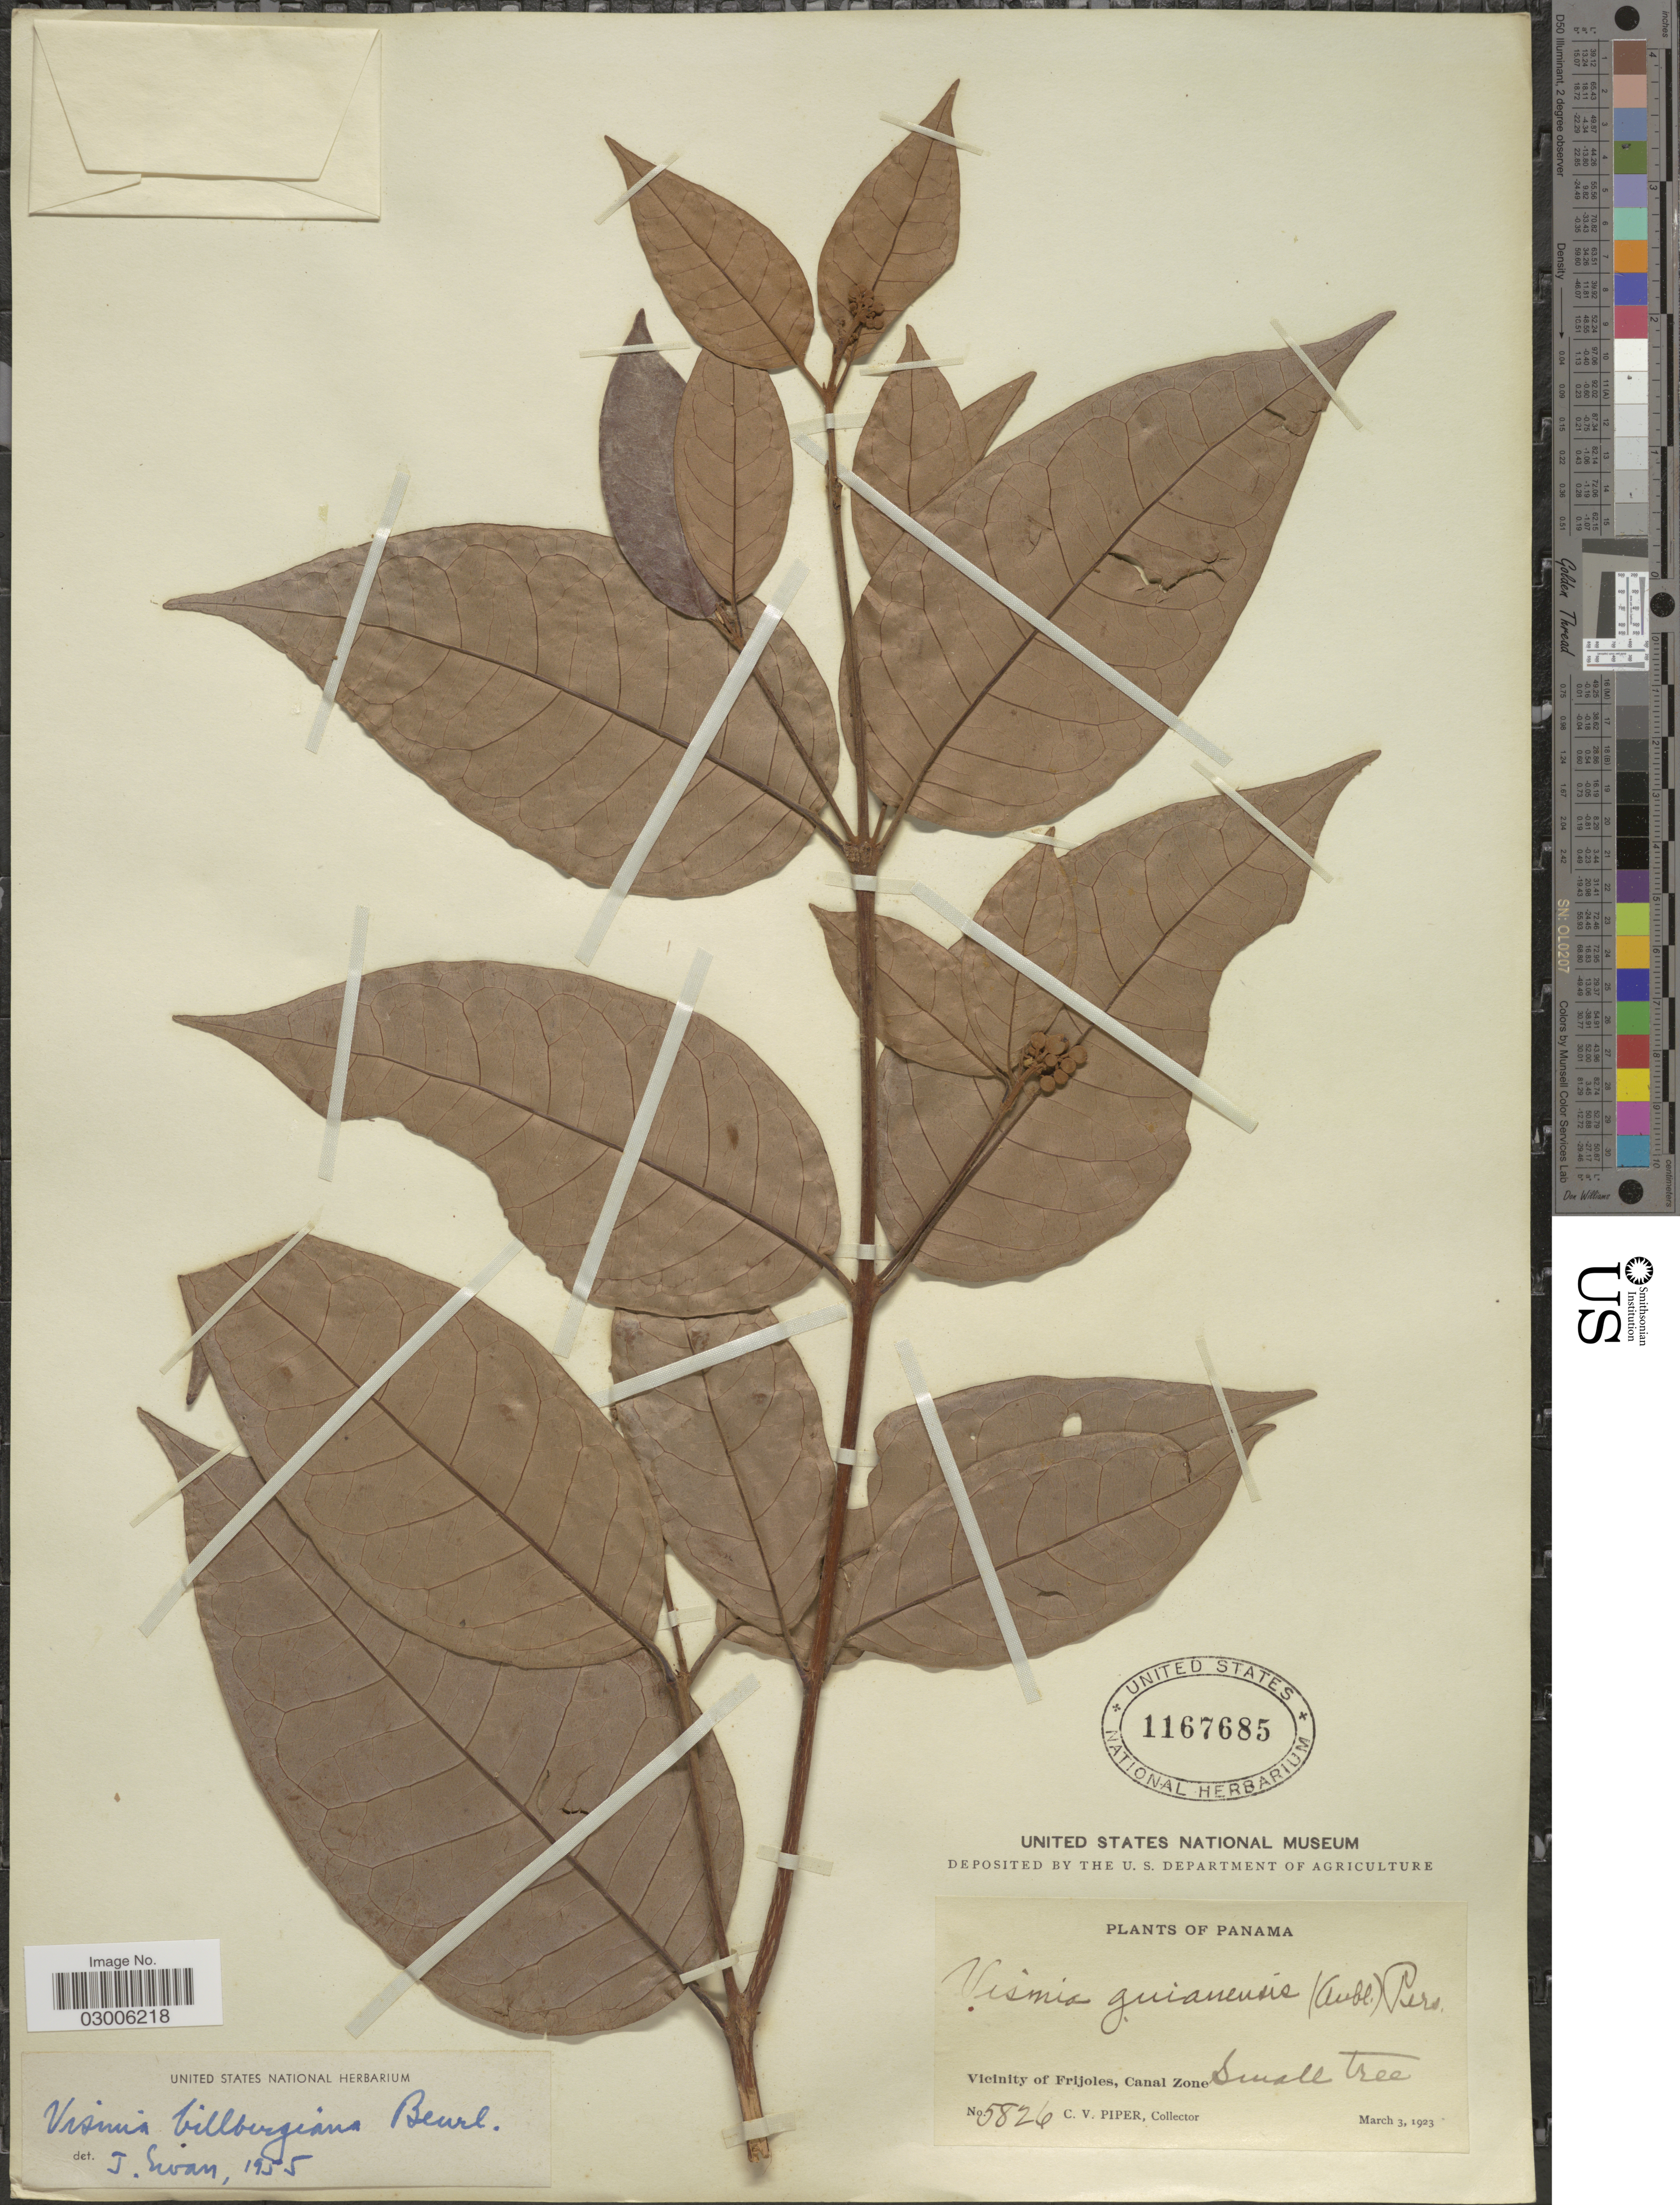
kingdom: Plantae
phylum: Tracheophyta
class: Magnoliopsida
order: Malpighiales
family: Hypericaceae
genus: Vismia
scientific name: Vismia billbergiana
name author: Beurl.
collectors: C. V. Piper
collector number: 5826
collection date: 1923-03-03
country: Panama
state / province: Colón / Panamá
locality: Vicinity of Frijoles, Canal Zone.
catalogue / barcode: US 1167685